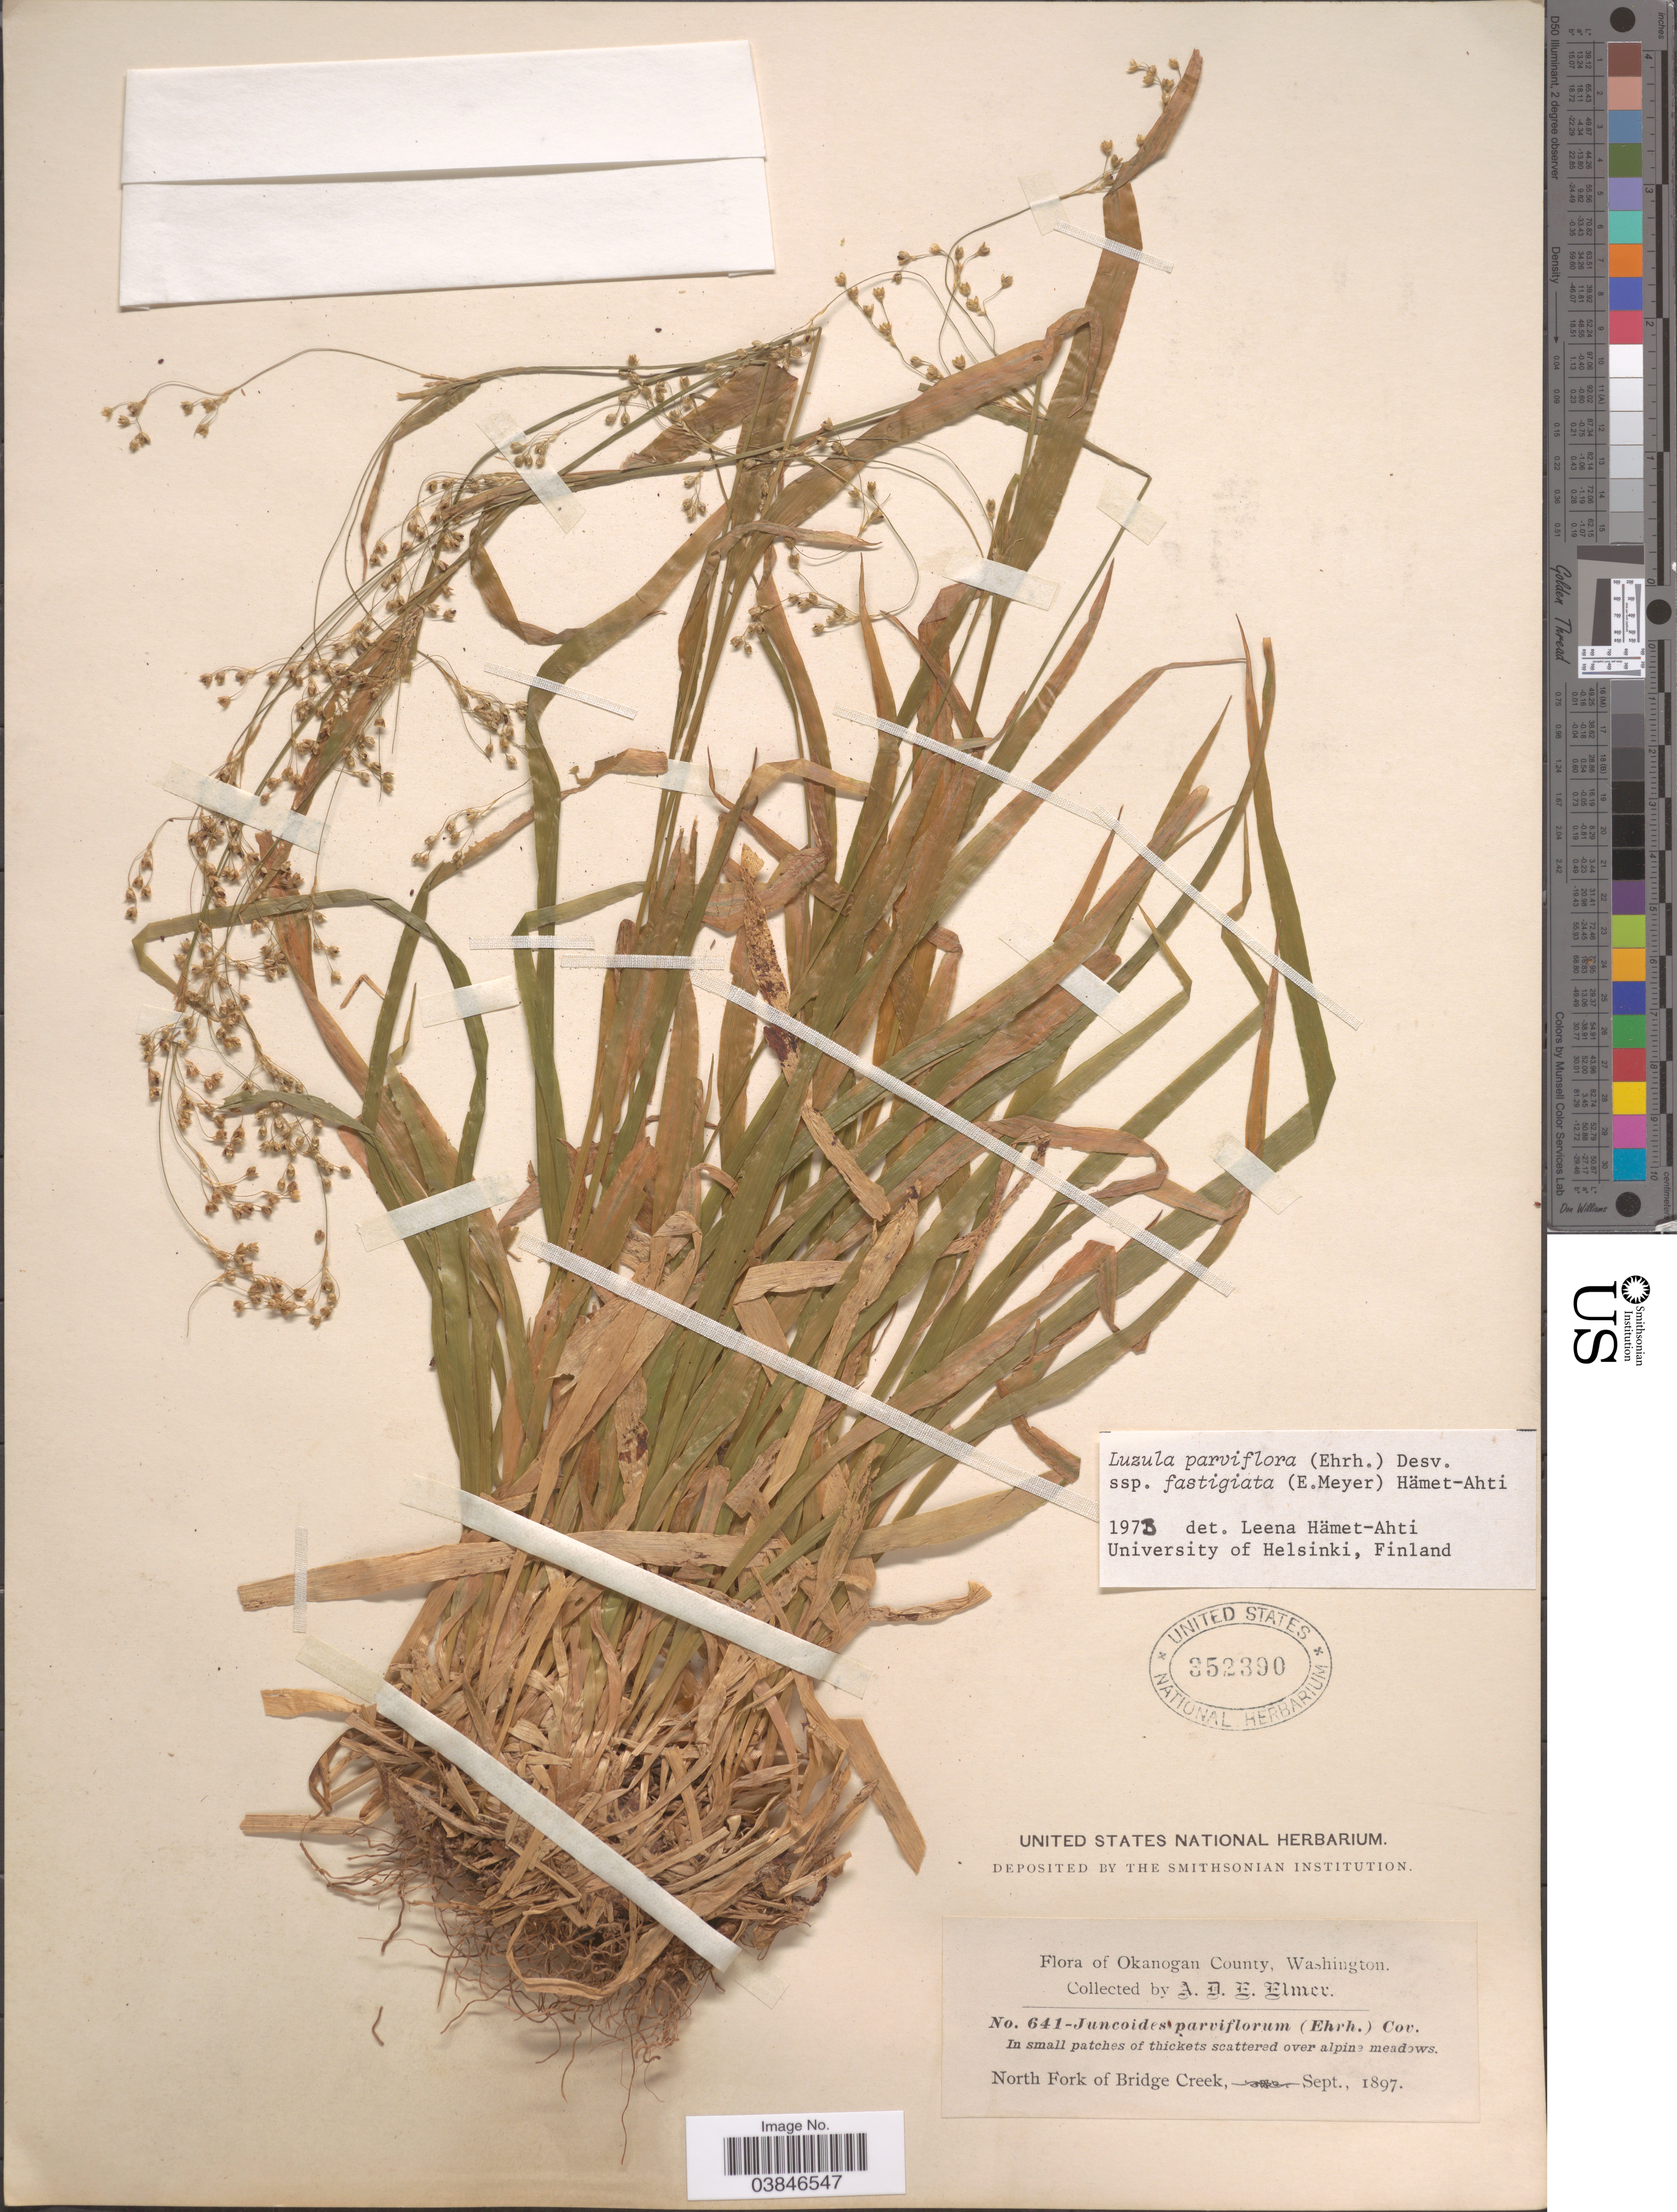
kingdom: Plantae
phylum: Tracheophyta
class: Liliopsida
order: Poales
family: Juncaceae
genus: Luzula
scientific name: Luzula parviflora subsp. fastigiata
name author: Buchenau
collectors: A. D. E. Elmer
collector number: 641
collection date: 1897-09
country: United States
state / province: Washington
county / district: Okanogan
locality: Okanogan County. North Fork of Bridge Creek.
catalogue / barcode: US 352390